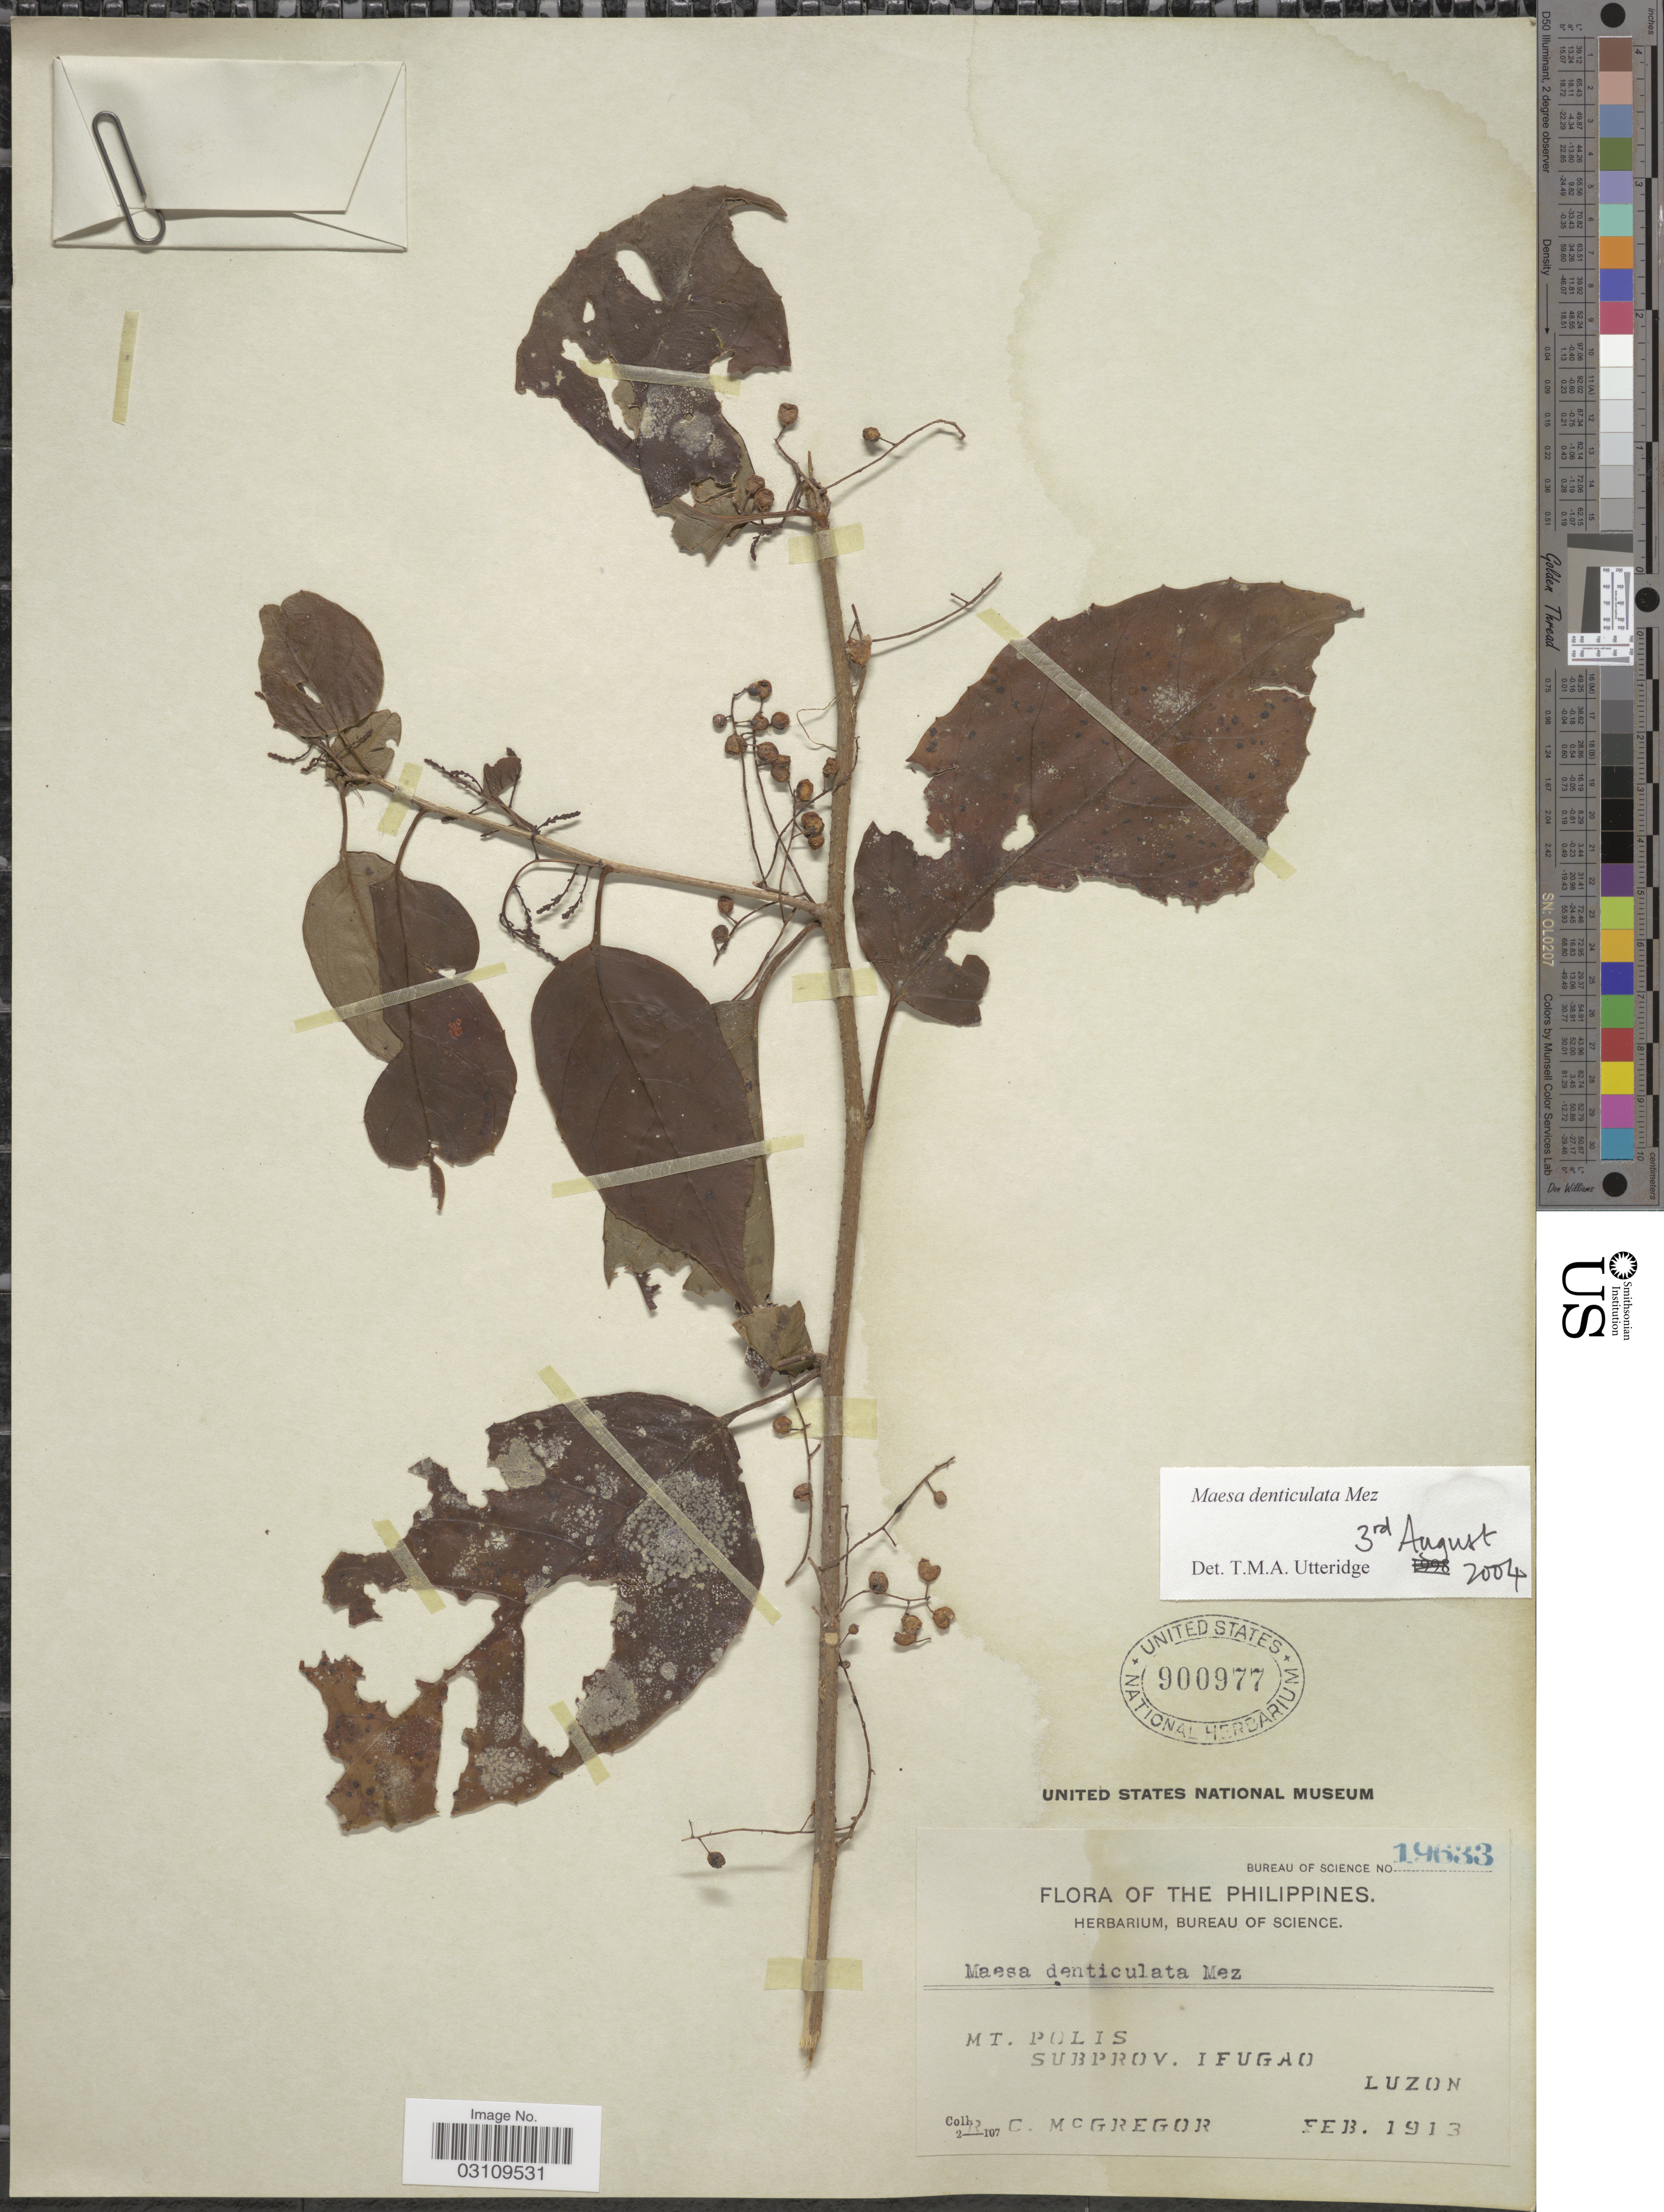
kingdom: Plantae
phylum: Tracheophyta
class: Magnoliopsida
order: Ericales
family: Primulaceae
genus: Maesa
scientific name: Maesa denticulata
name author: Mez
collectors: R. C. McGregor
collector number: Bureau of Science 19633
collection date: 1913-02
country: Philippines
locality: Mt. Polis, Subprov. Ifugao, Luzon.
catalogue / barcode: US 900977